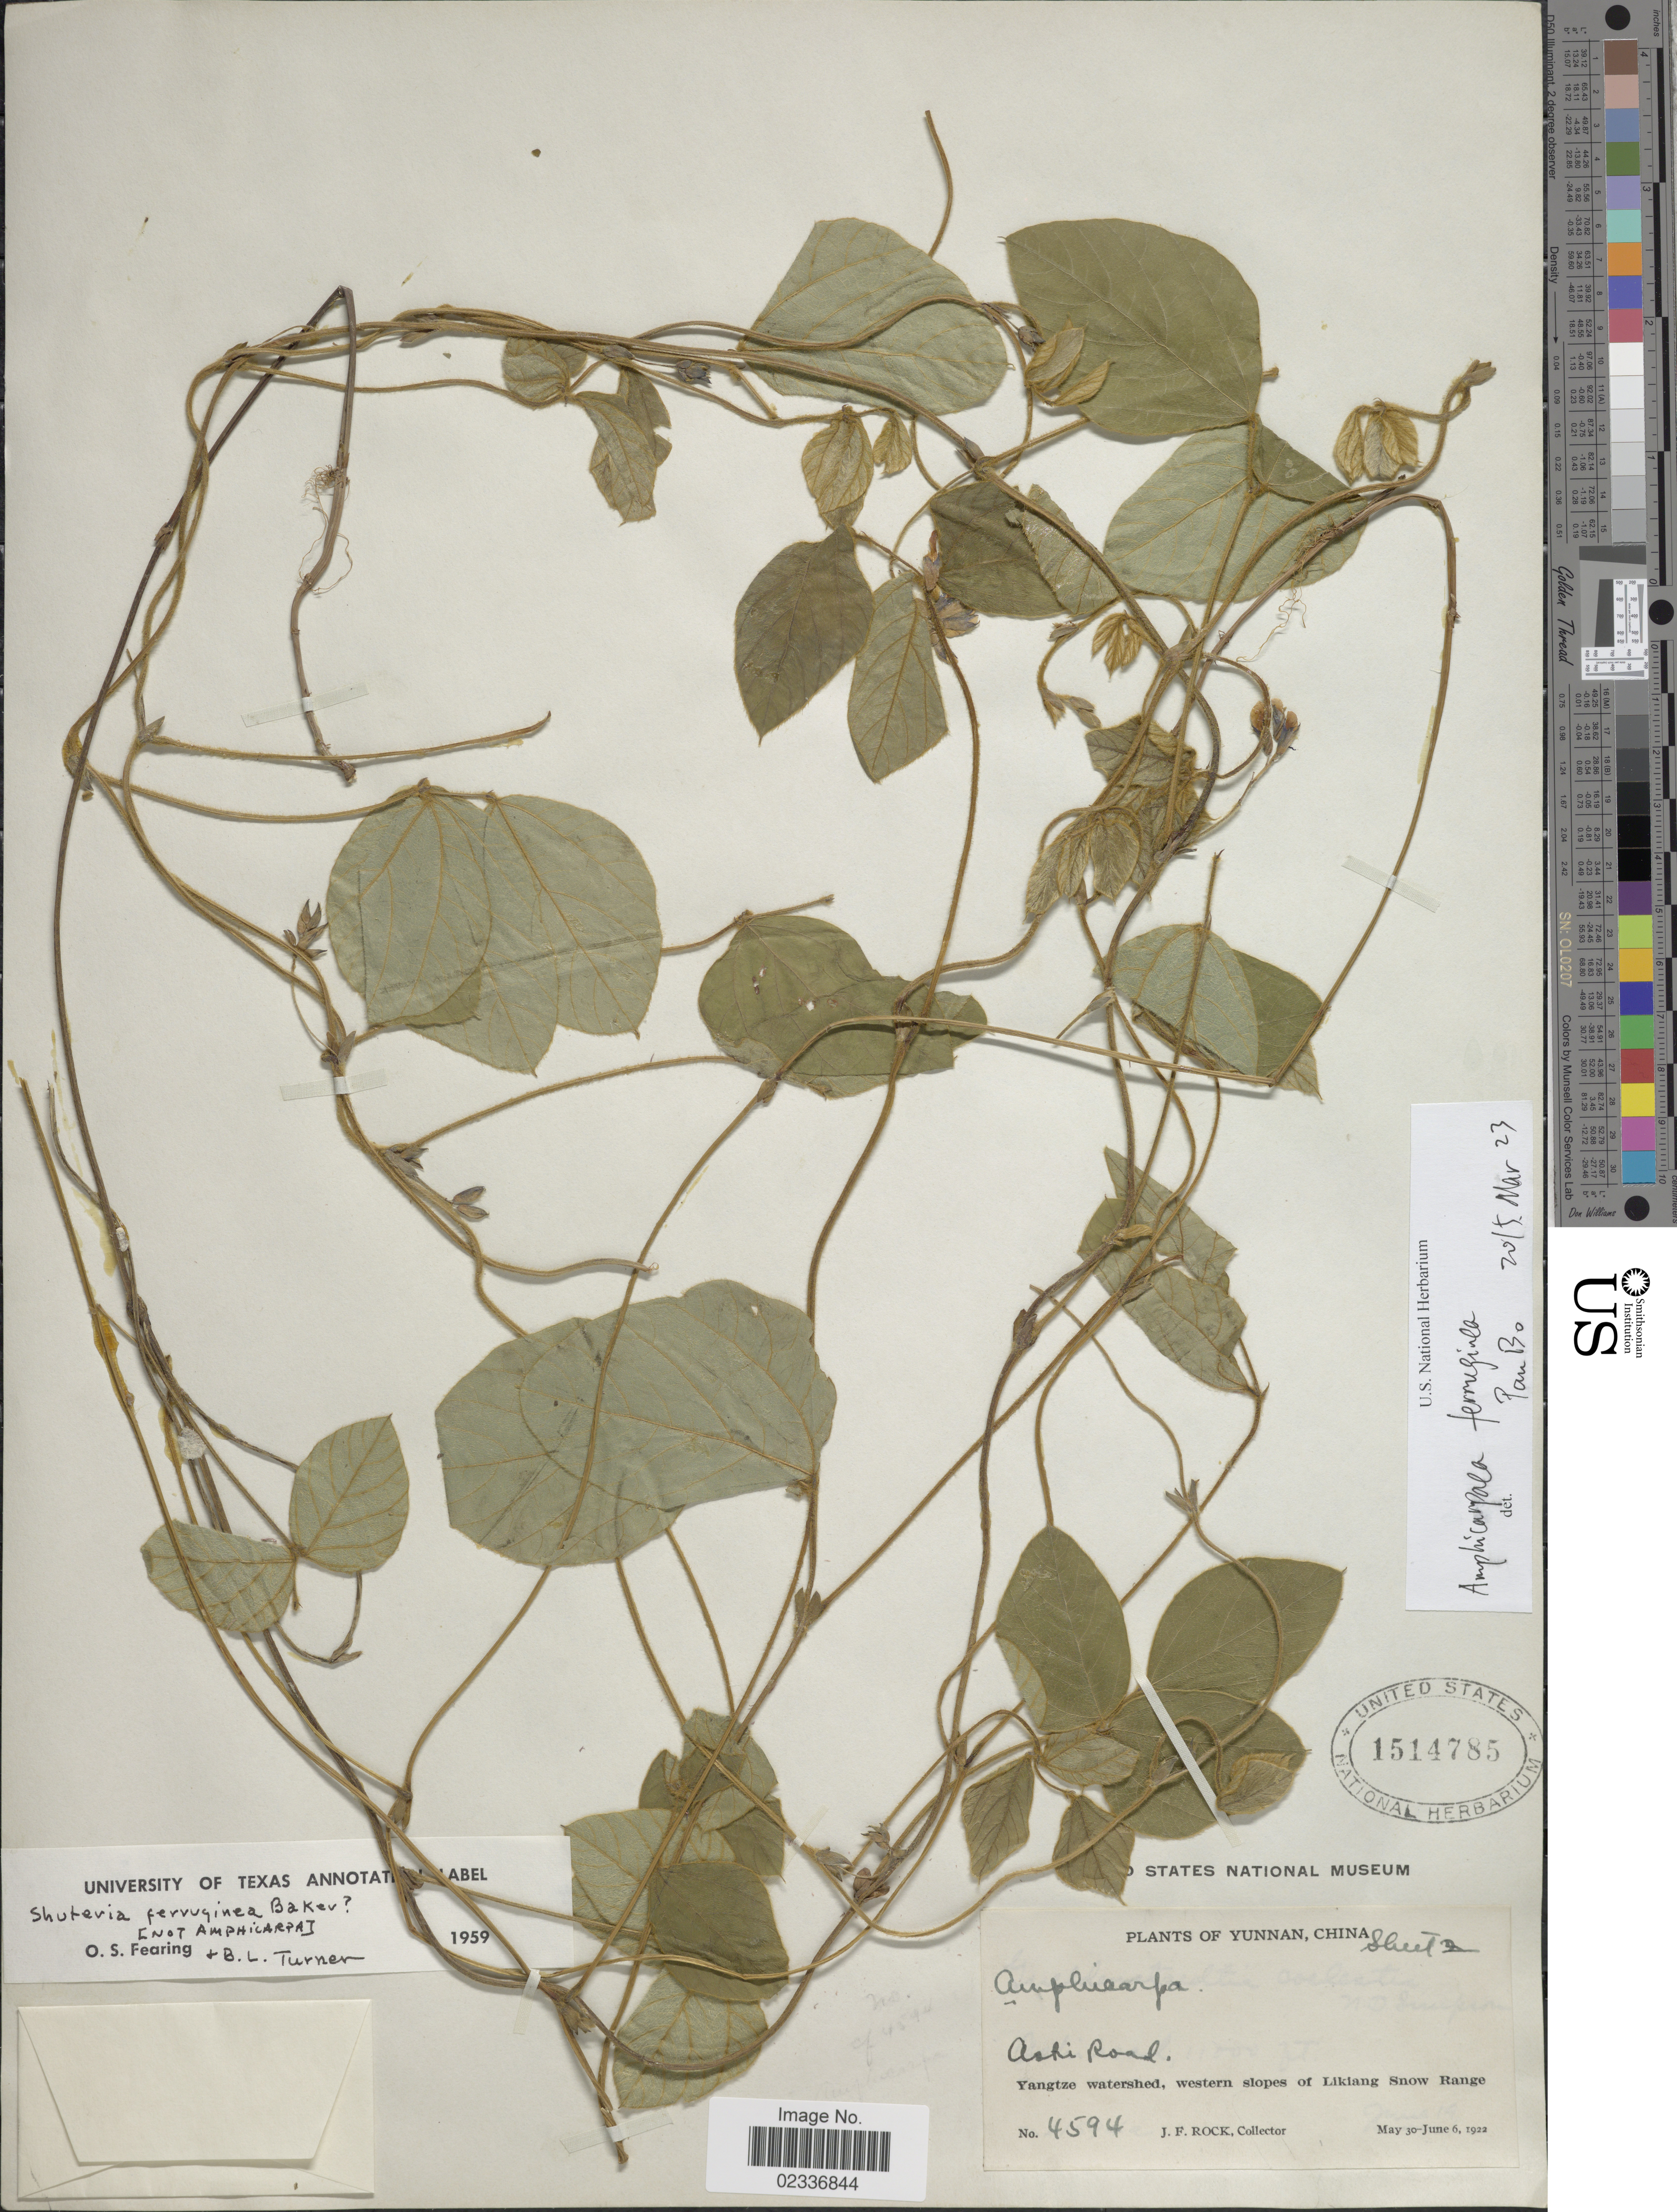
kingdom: Plantae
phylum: Tracheophyta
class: Magnoliopsida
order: Fabales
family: Fabaceae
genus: Amphicarpaea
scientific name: Amphicarpaea ferruginea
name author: Benth.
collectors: J. Rock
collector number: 4594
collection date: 1922-05-30/1922-06-06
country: China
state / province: Yunnan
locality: Ashi road, Yangtze watershed, western slopes of Likiang Snow Range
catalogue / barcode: US 1514785